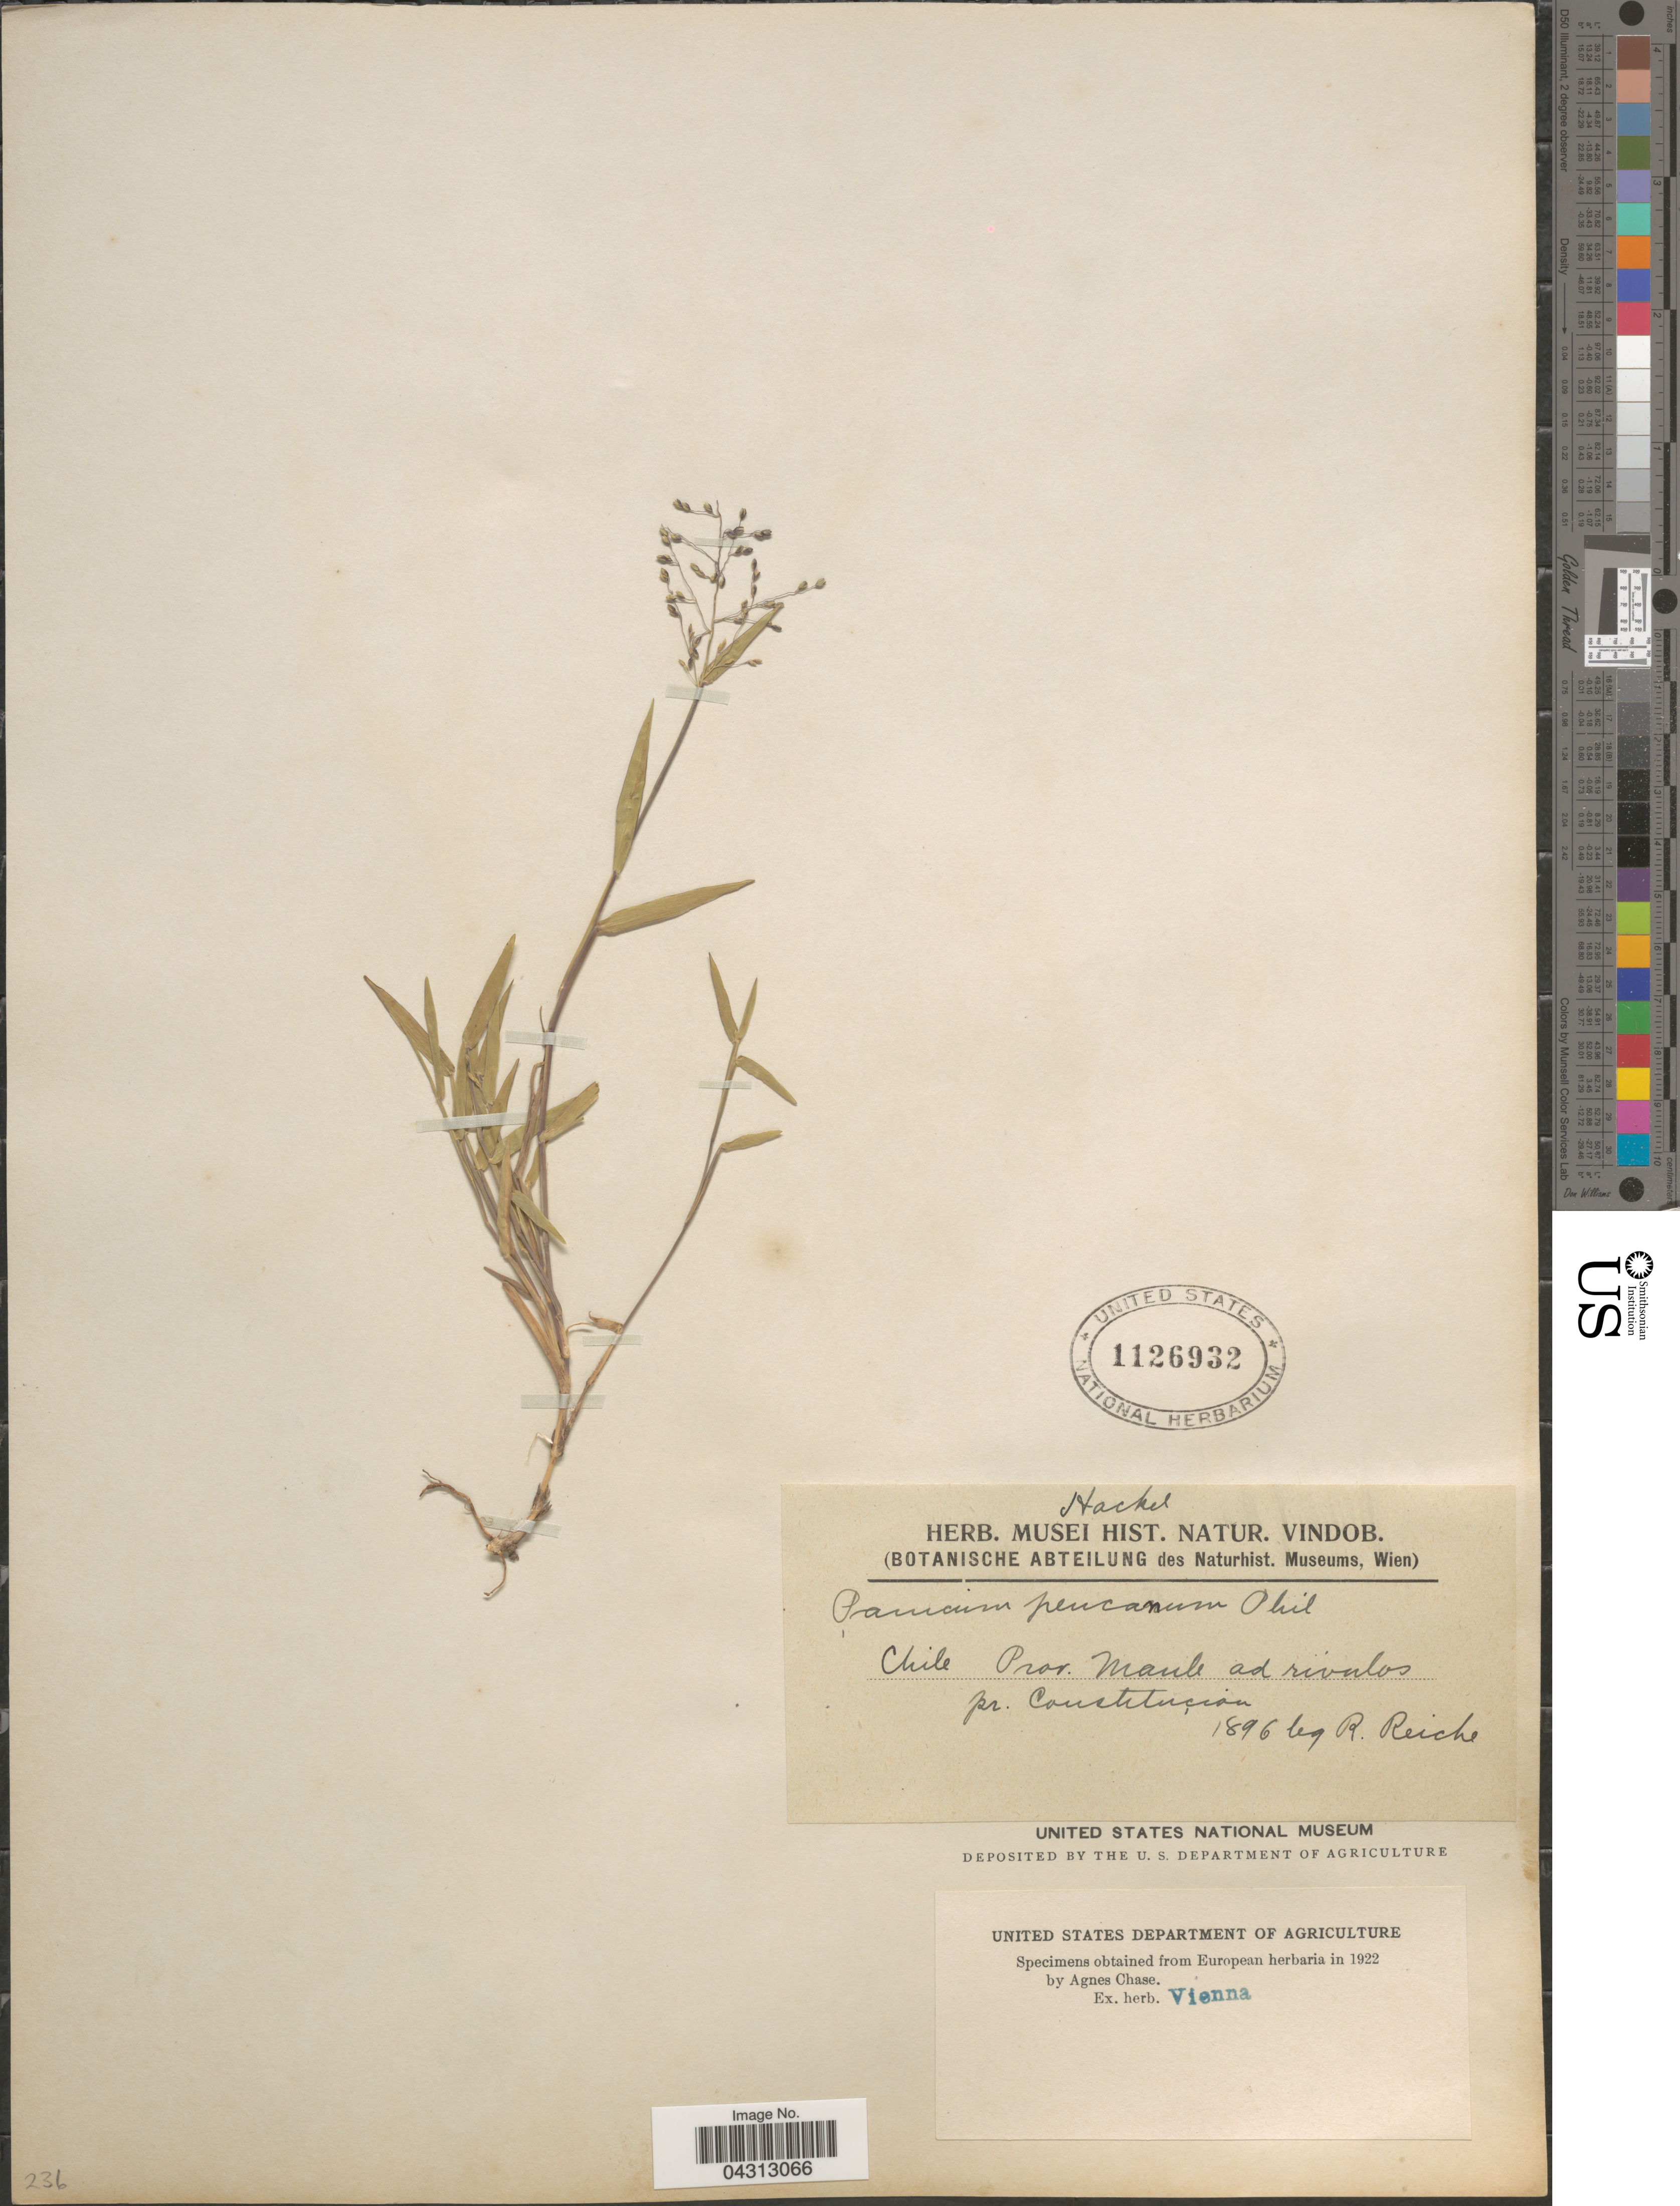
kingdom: Plantae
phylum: Tracheophyta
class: Liliopsida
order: Poales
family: Poaceae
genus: Dichanthelium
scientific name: Dichanthelium sabulorum var. polycladum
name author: (Ekman) Zuloaga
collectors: R. Reiche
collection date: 1896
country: Chile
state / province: Maule (VII)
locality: Prov. Maule ad rivulos pr. Coustituçion.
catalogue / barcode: US 1126932